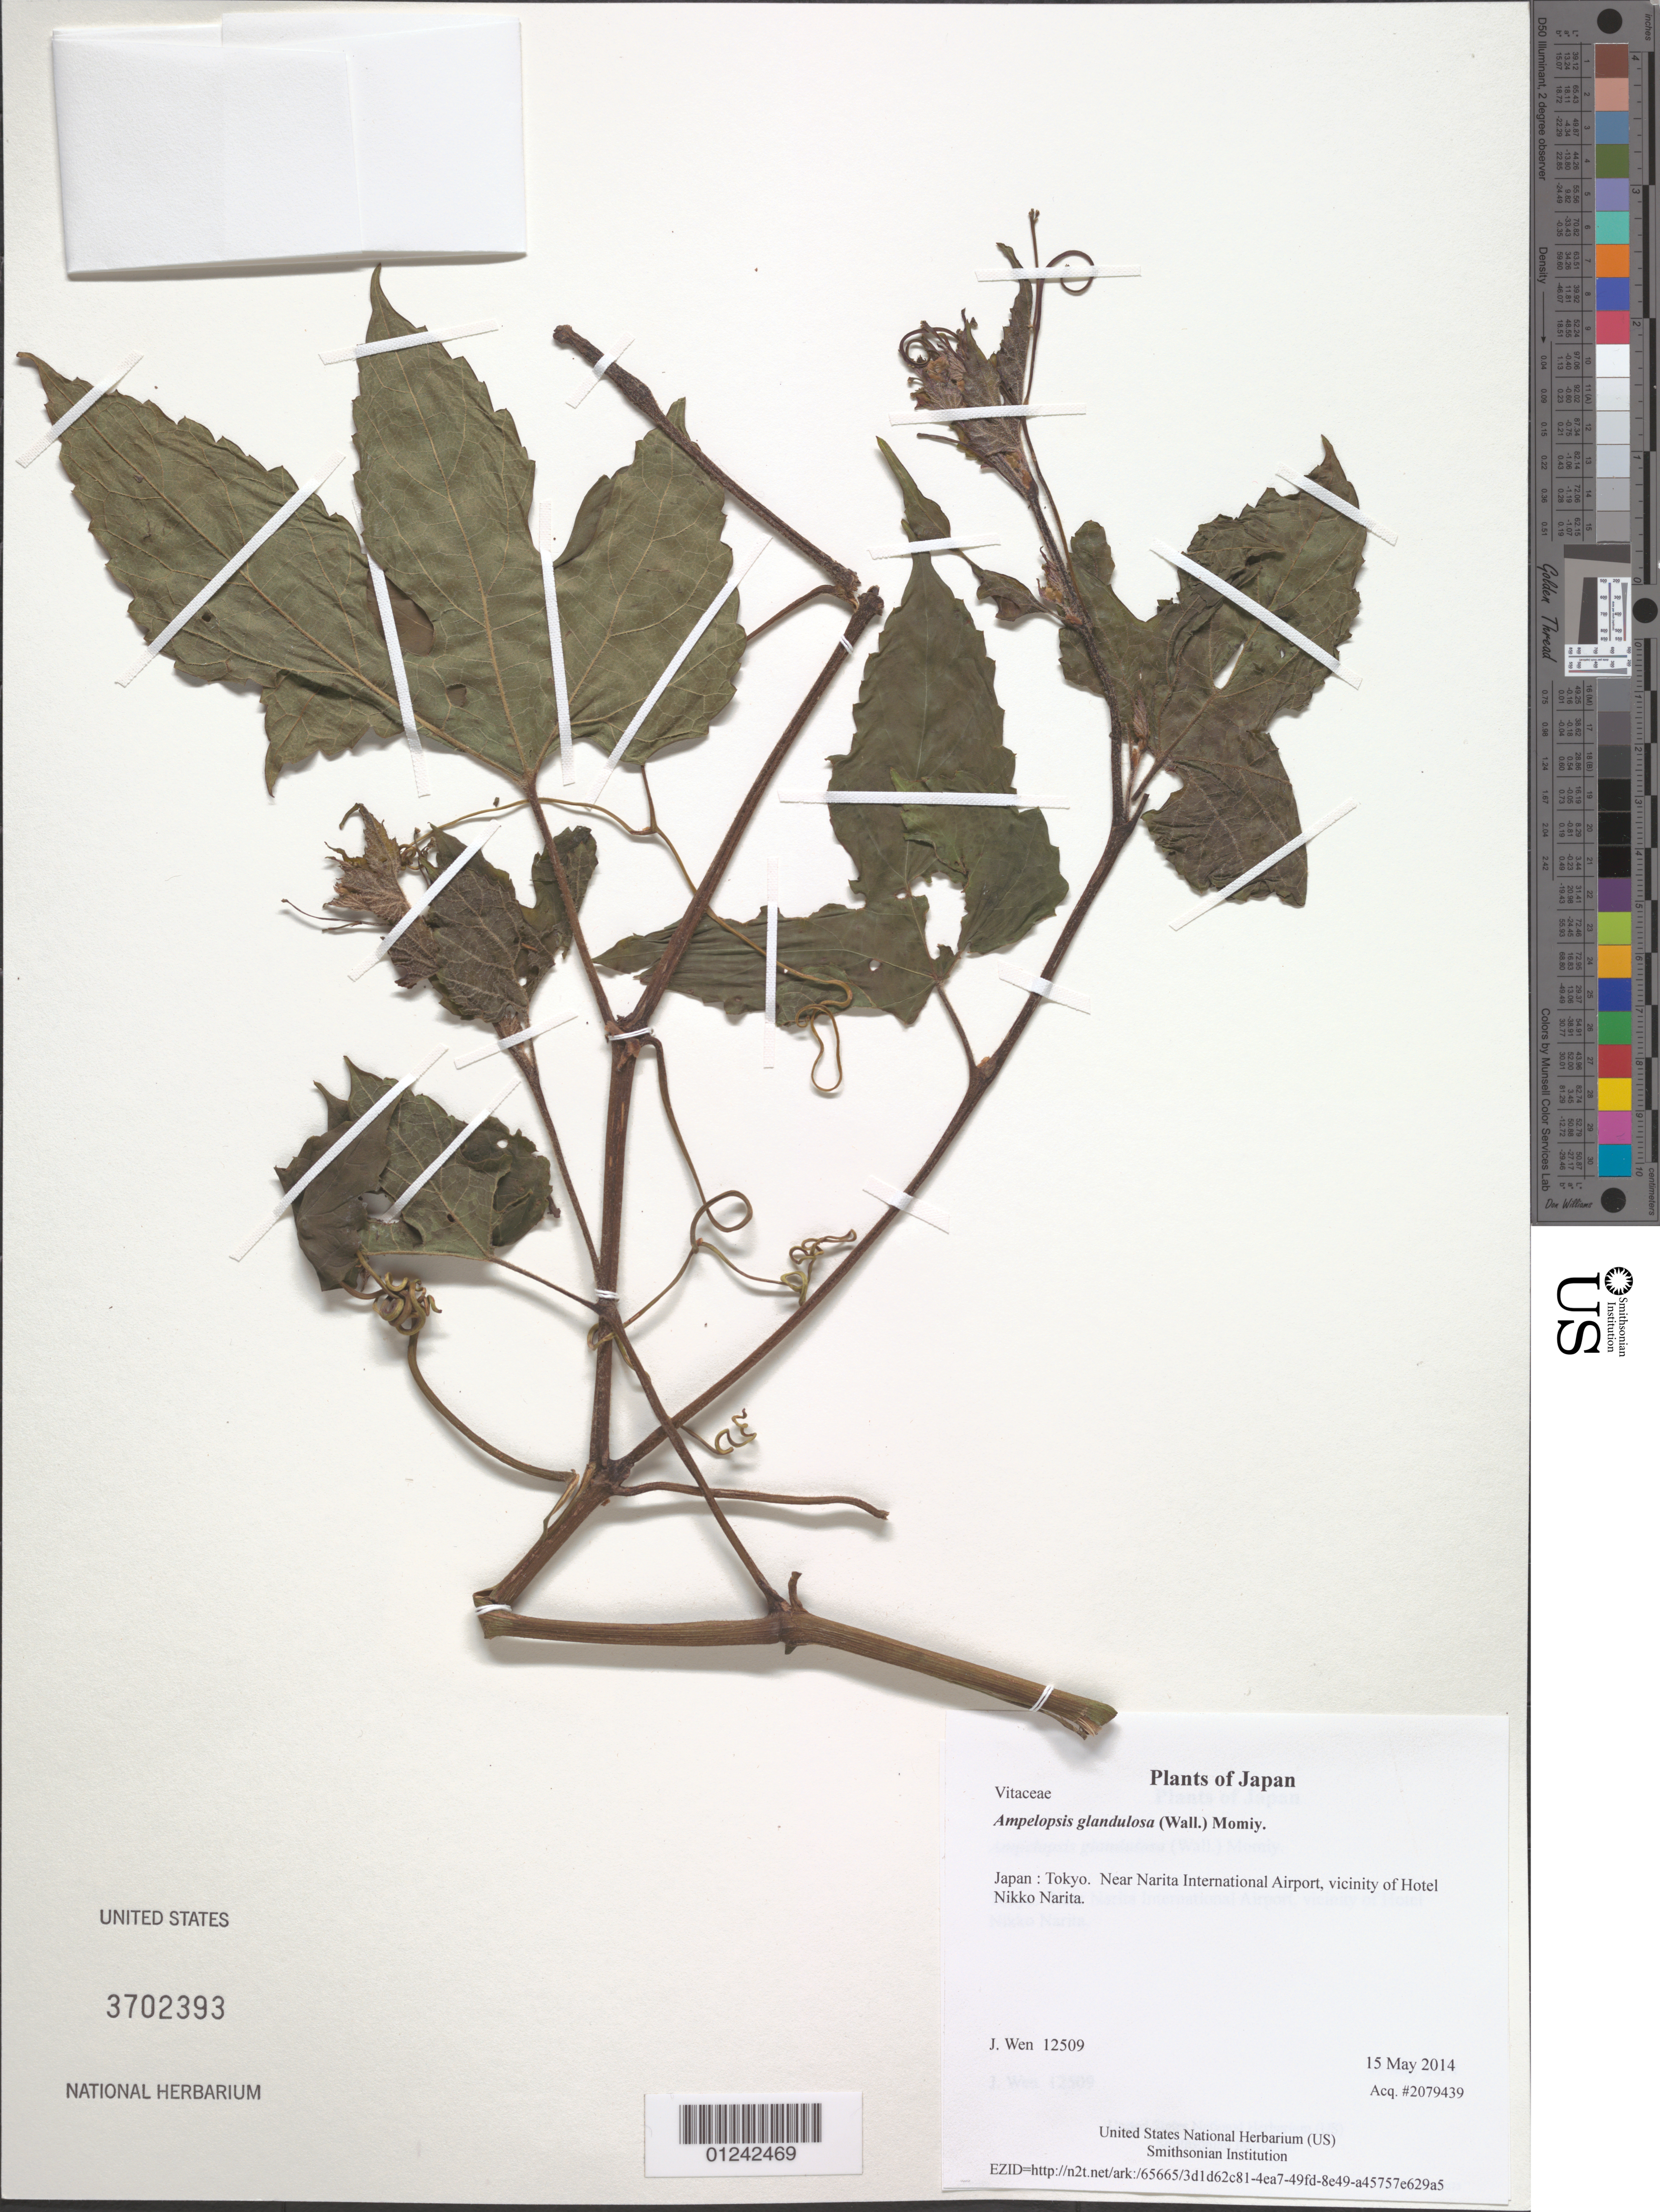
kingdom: Plantae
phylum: Tracheophyta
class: Magnoliopsida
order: Vitales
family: Vitaceae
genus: Ampelopsis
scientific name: Ampelopsis glandulosa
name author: (Wall.) Momiy.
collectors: J. Wen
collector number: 12509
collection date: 2014-05-15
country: Japan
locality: Tokyo. Near Narita International Airport, vicinity of Hotel Nikko Narita.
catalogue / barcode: US 3702393